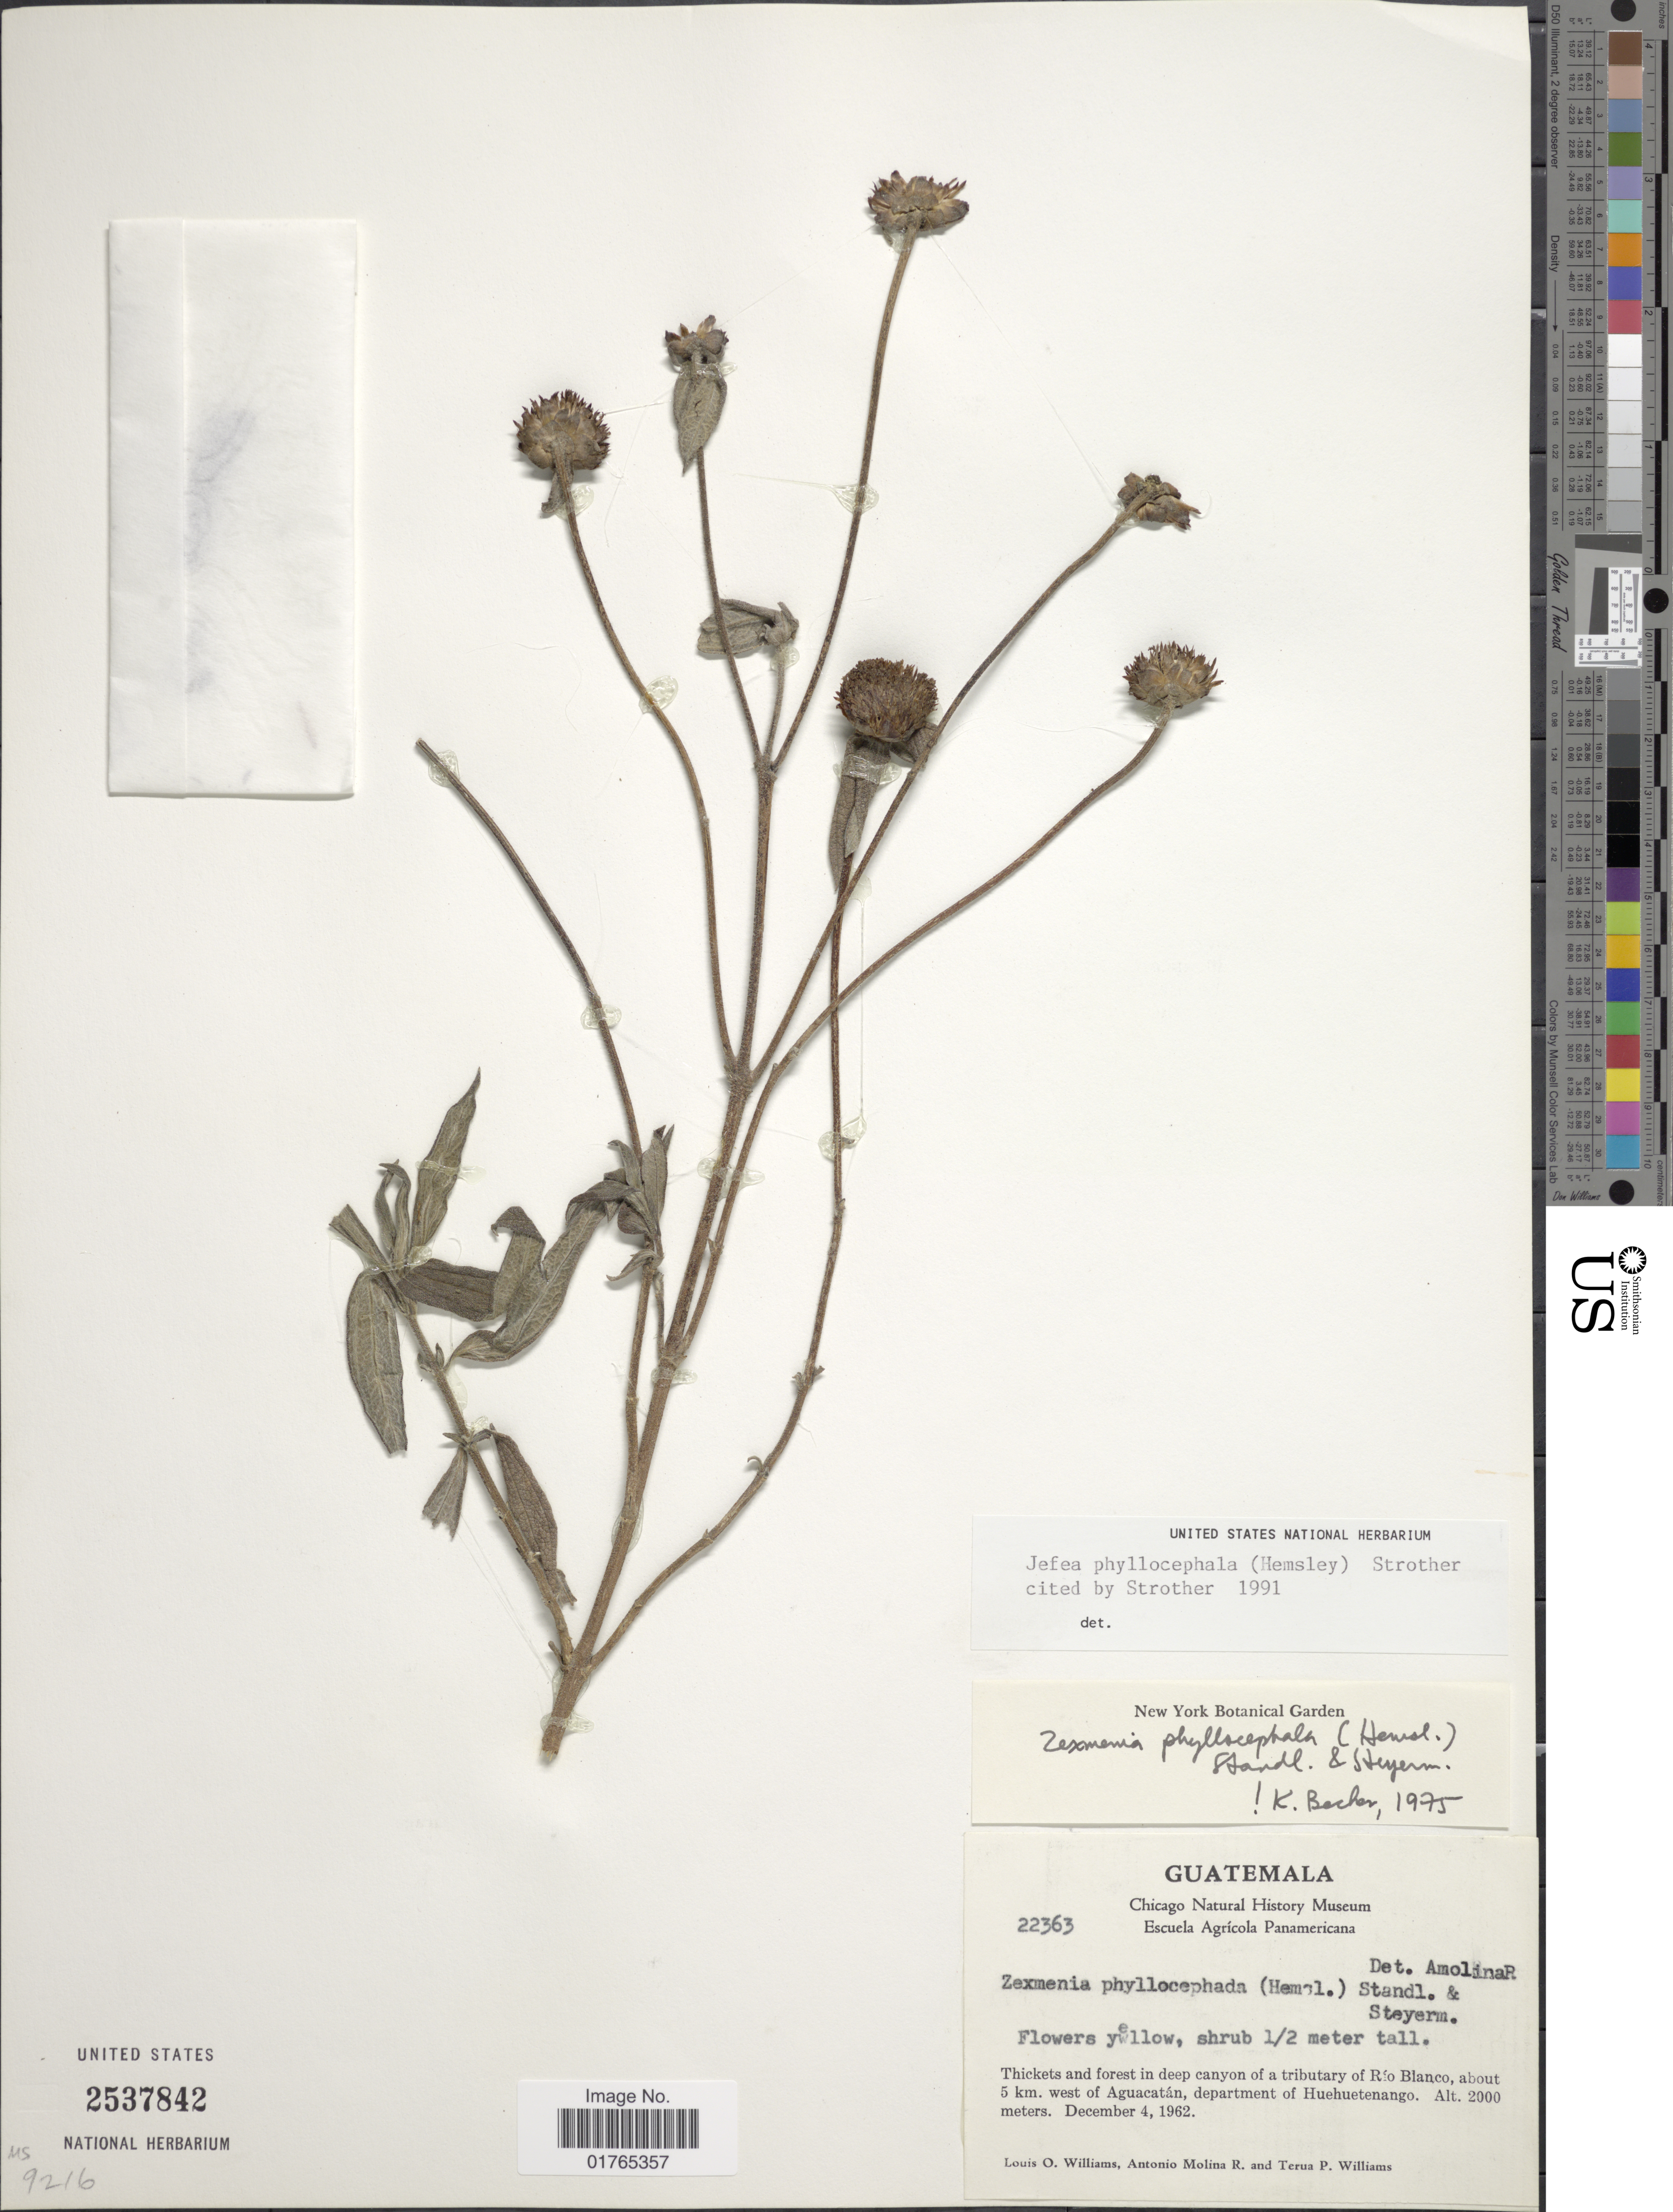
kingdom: Plantae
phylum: Tracheophyta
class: Magnoliopsida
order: Asterales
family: Asteraceae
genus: Jefea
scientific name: Jefea phyllocephala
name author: (Hemsl.) Strother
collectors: L. O. Williams, A. Molina R. & T. P. Williams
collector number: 22363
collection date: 1962-12-04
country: Guatemala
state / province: Huehuetenango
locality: Thickets and forest in deep canyon of a tributary of Río Blanco, about 5 km. west of Aguacatán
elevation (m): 2000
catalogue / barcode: US 2537842